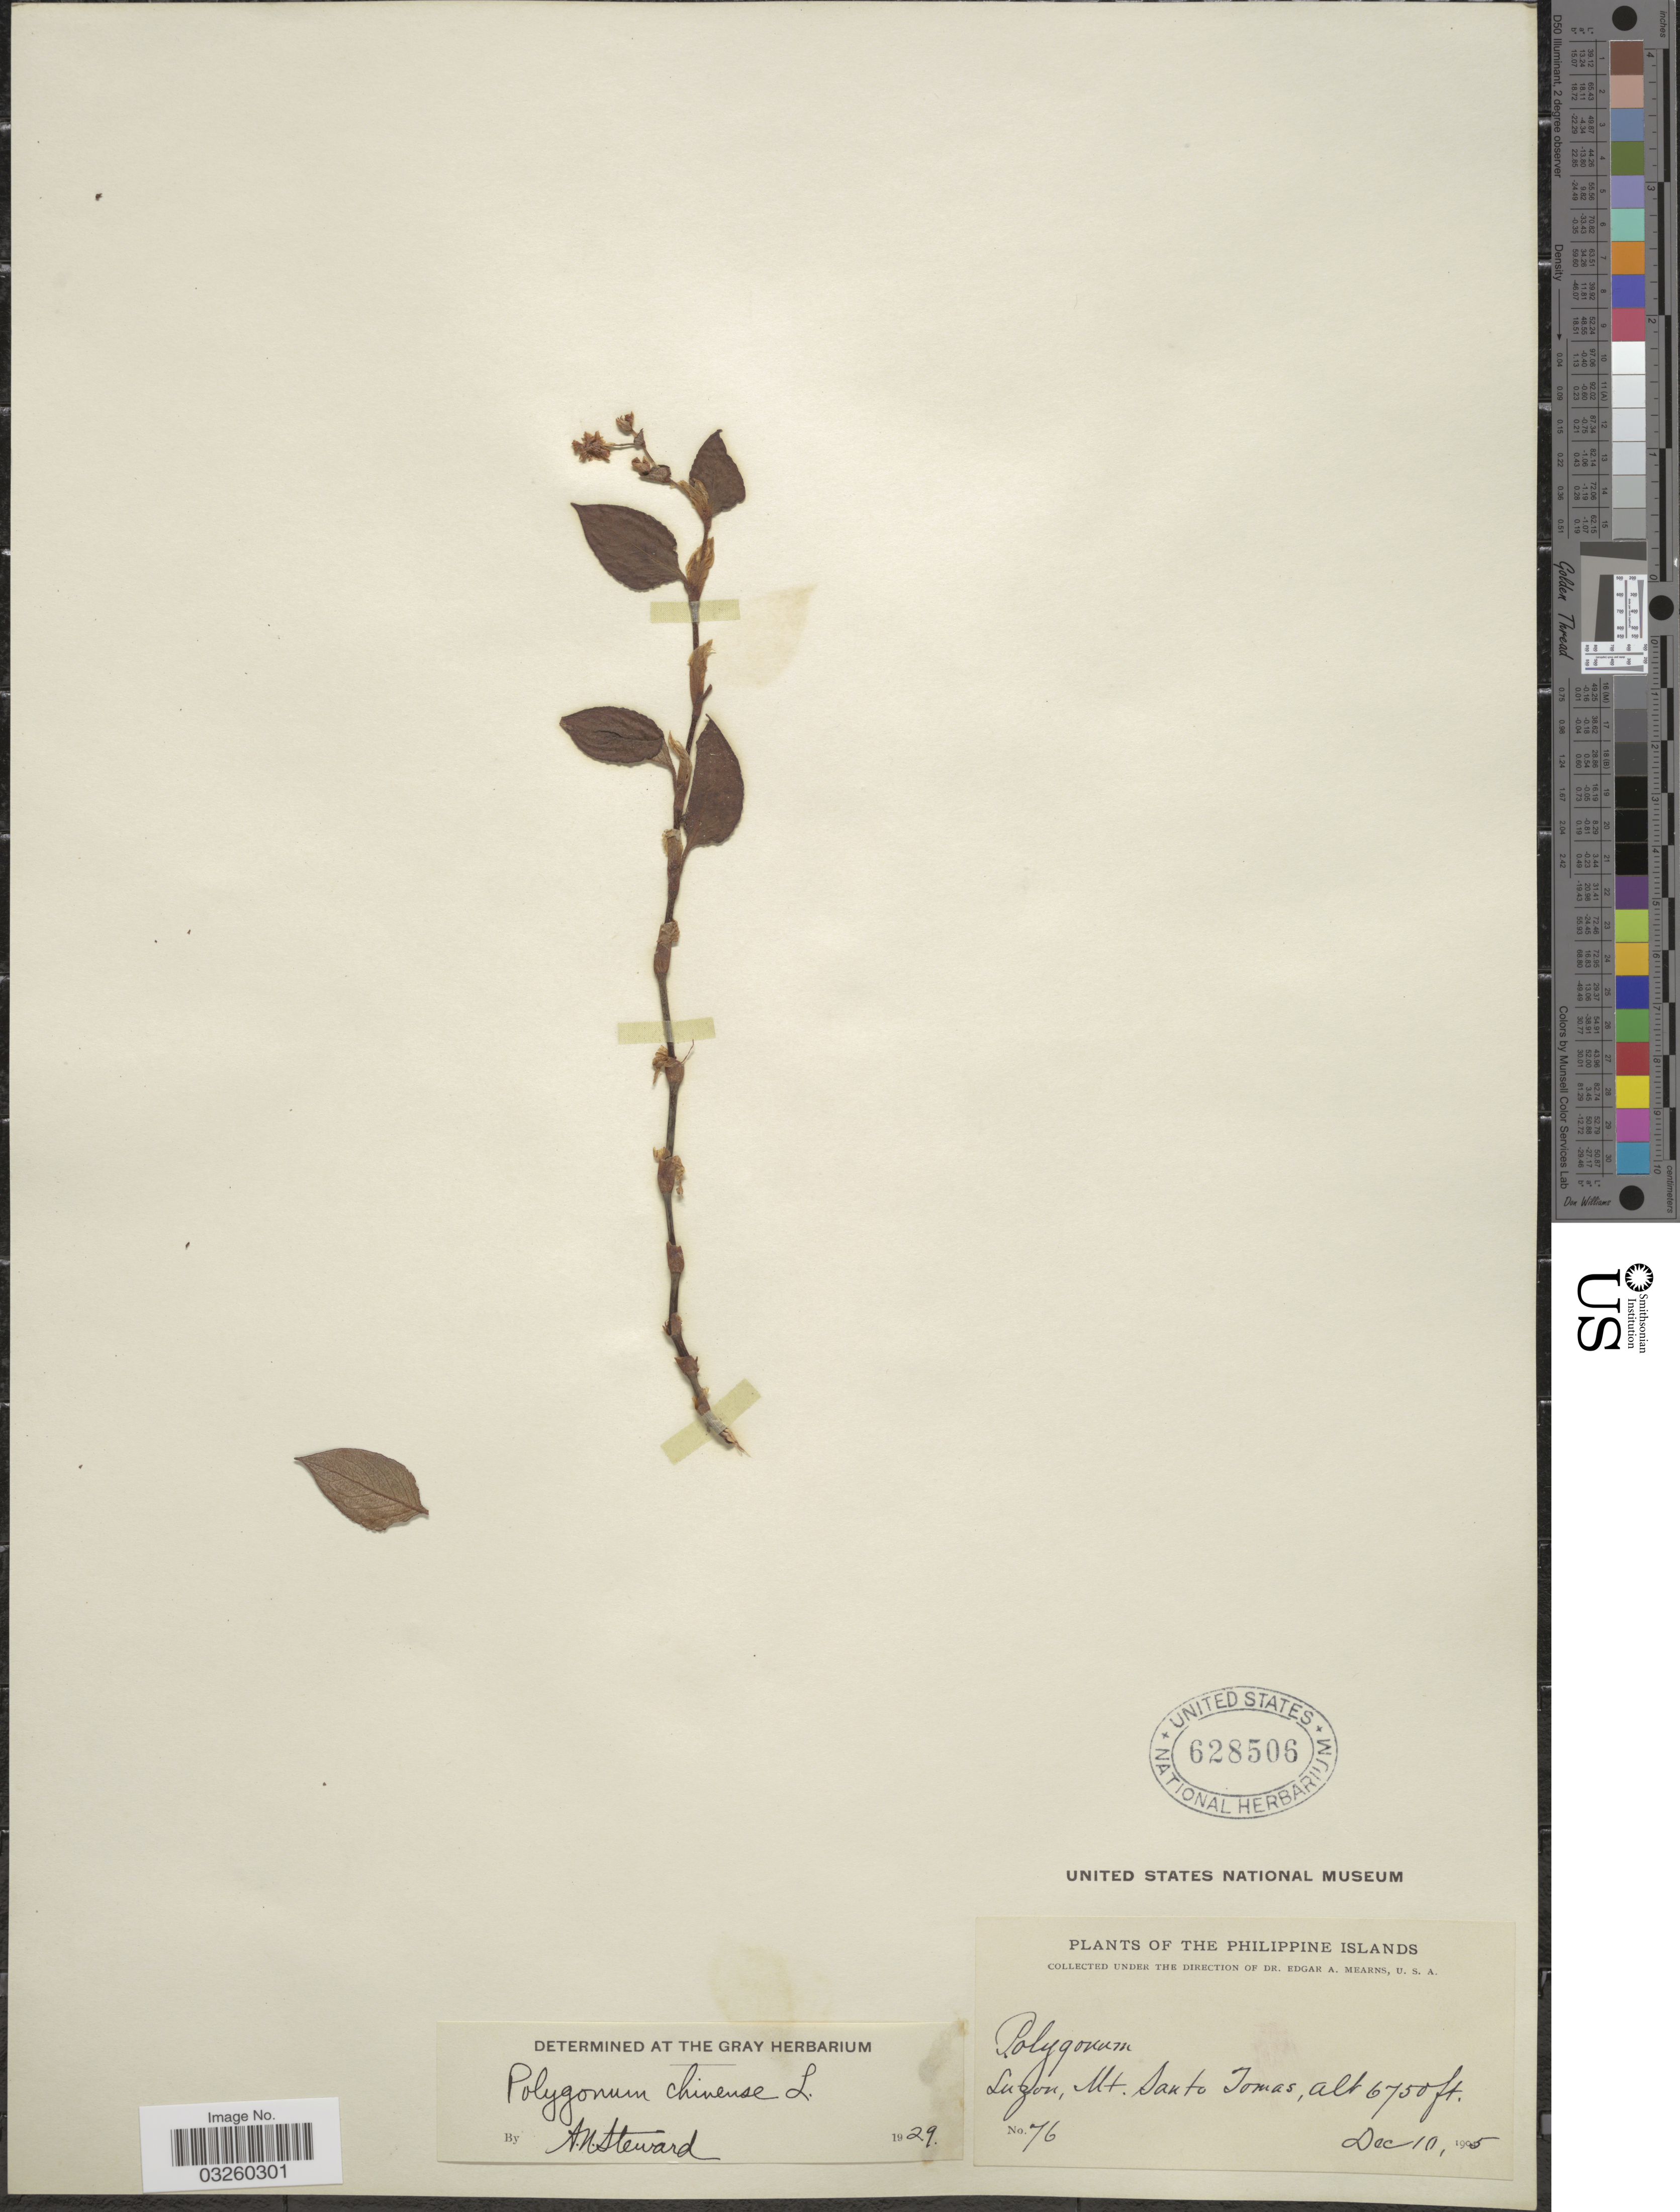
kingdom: Plantae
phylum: Tracheophyta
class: Magnoliopsida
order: Caryophyllales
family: Polygonaceae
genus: Polygonum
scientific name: Polygonum chinense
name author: L.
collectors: E. A. Mearns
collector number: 76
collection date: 1905-12-10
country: Philippines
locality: Philippine Islands. Luzon, Mt. Santo Tomas.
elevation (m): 2057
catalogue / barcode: US 628506